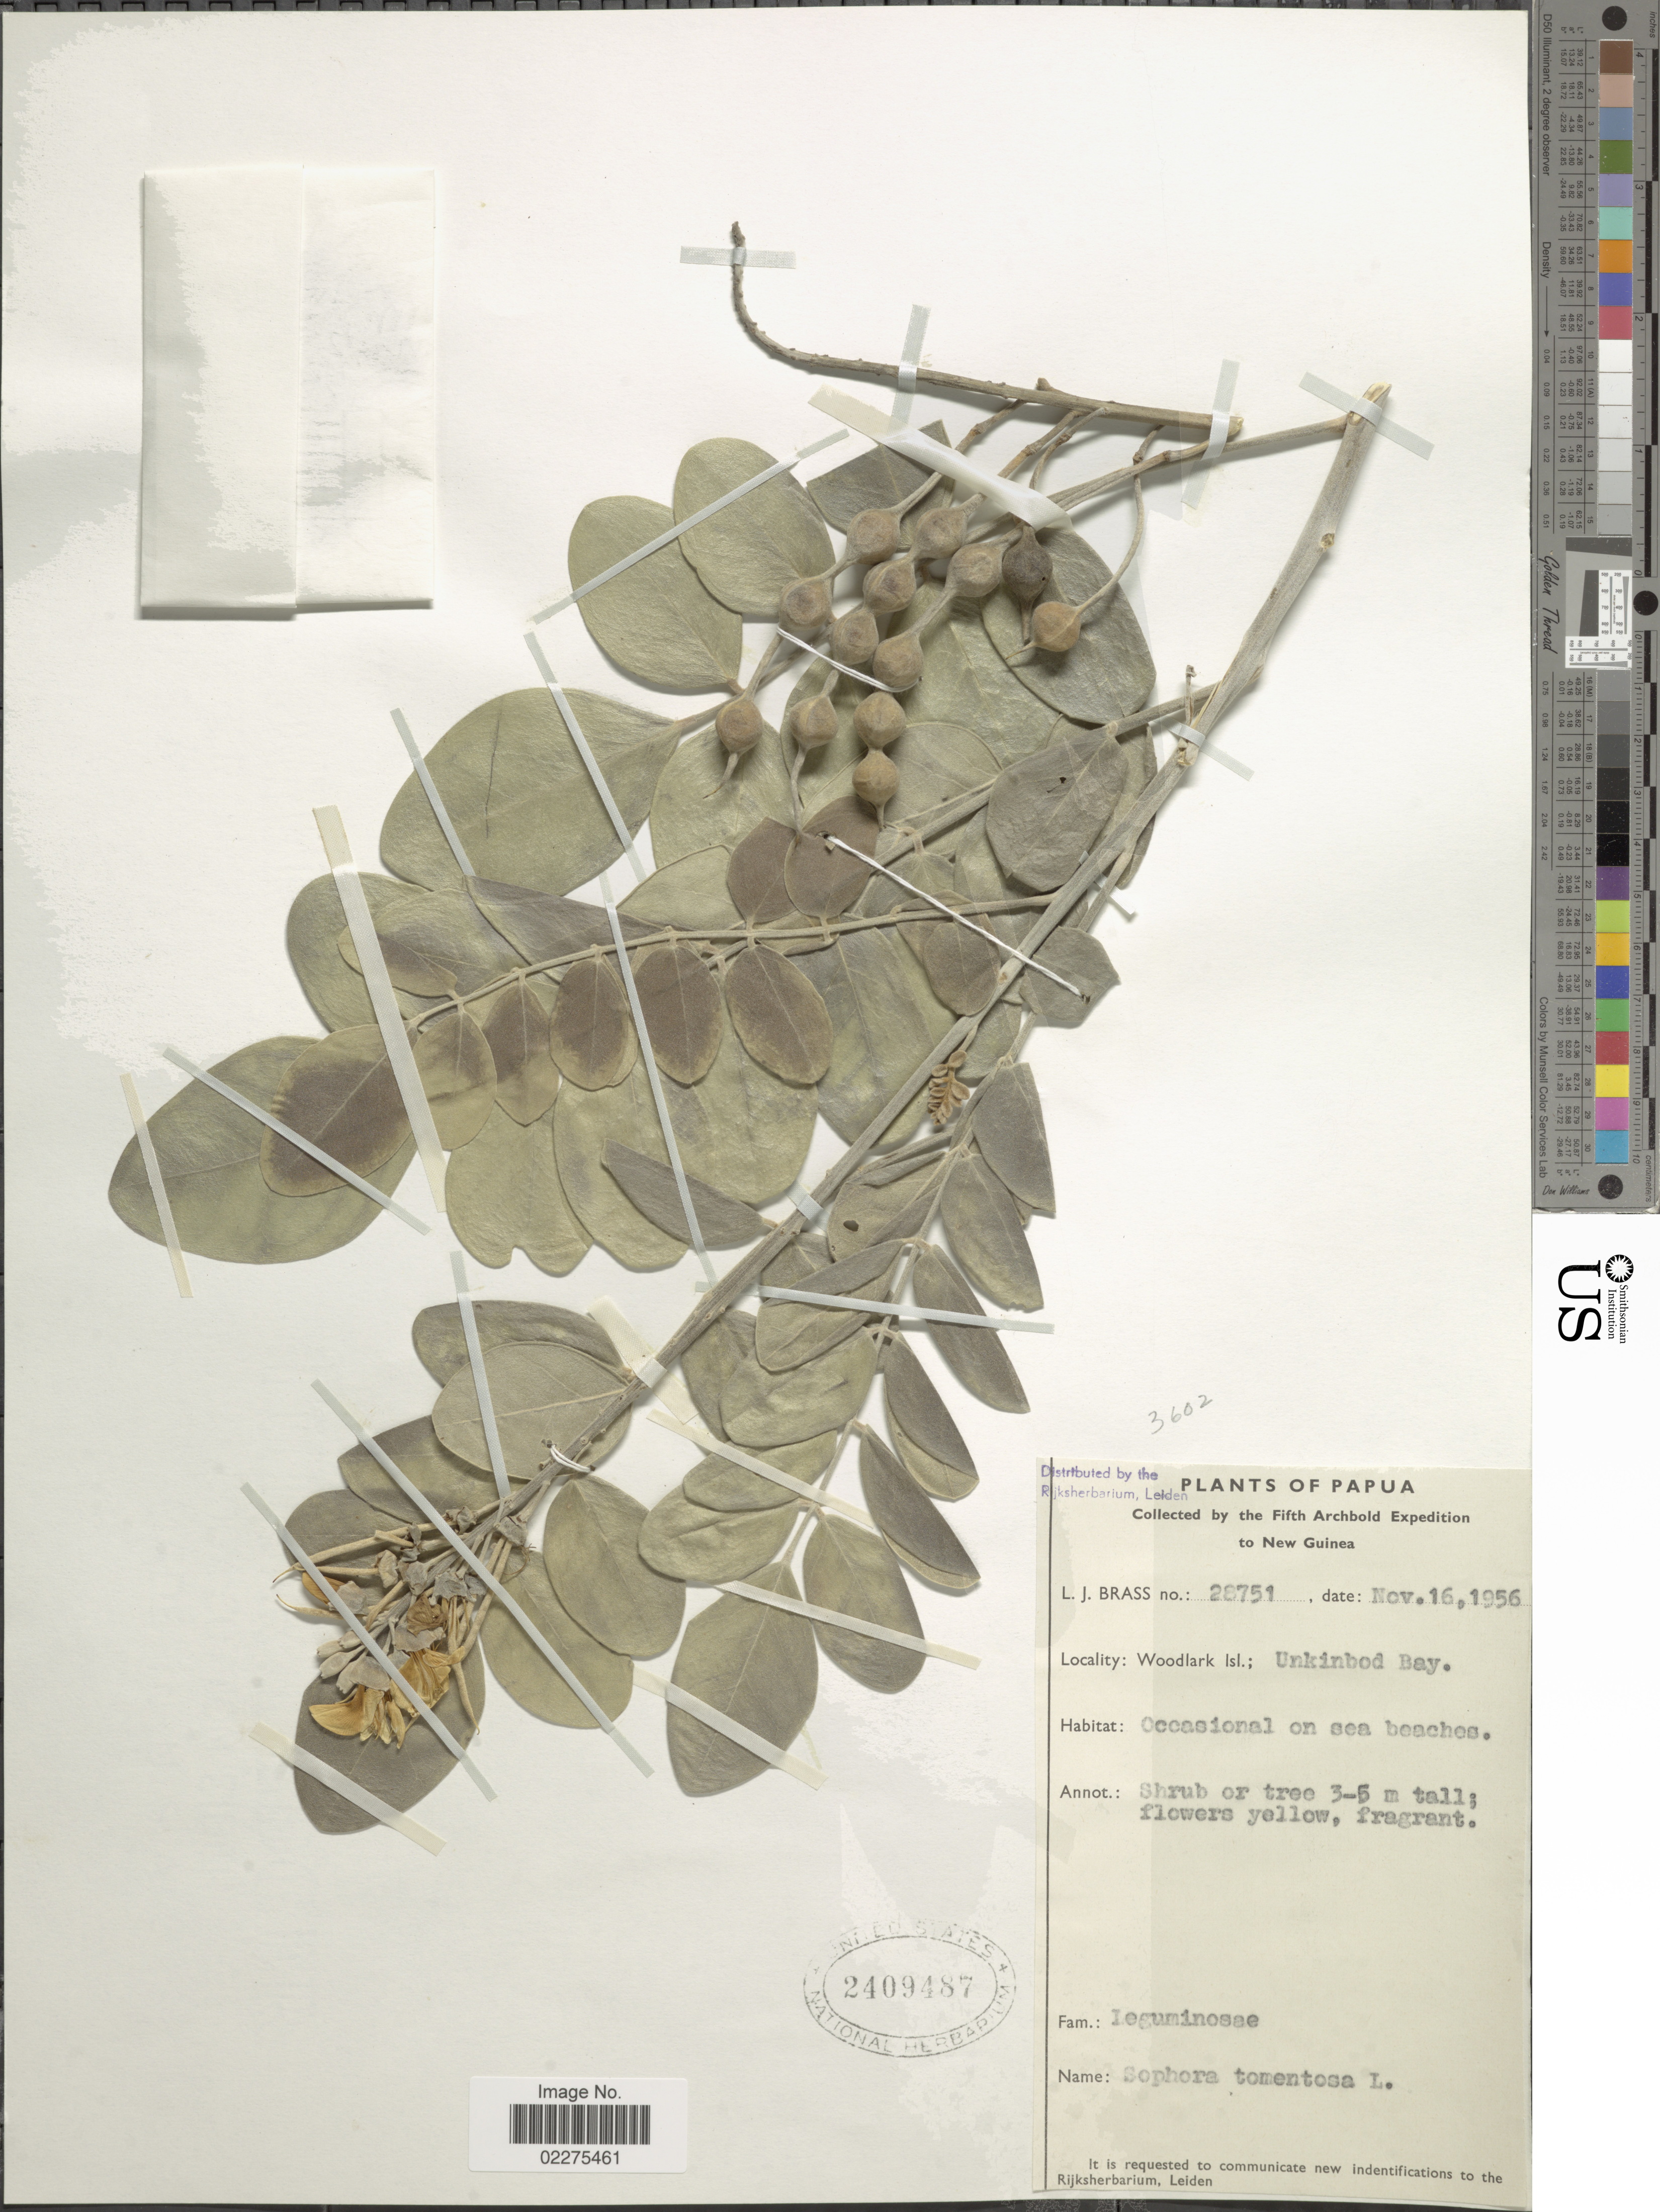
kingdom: Plantae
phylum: Tracheophyta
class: Magnoliopsida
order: Fabales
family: Fabaceae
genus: Sophora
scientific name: Sophora tomentosa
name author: L.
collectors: L. J. Brass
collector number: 28751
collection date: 1956-11-16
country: Papua New Guinea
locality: Papua. New Guinea. Woodlark Isl; Unkinbod Bay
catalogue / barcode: US 2409487